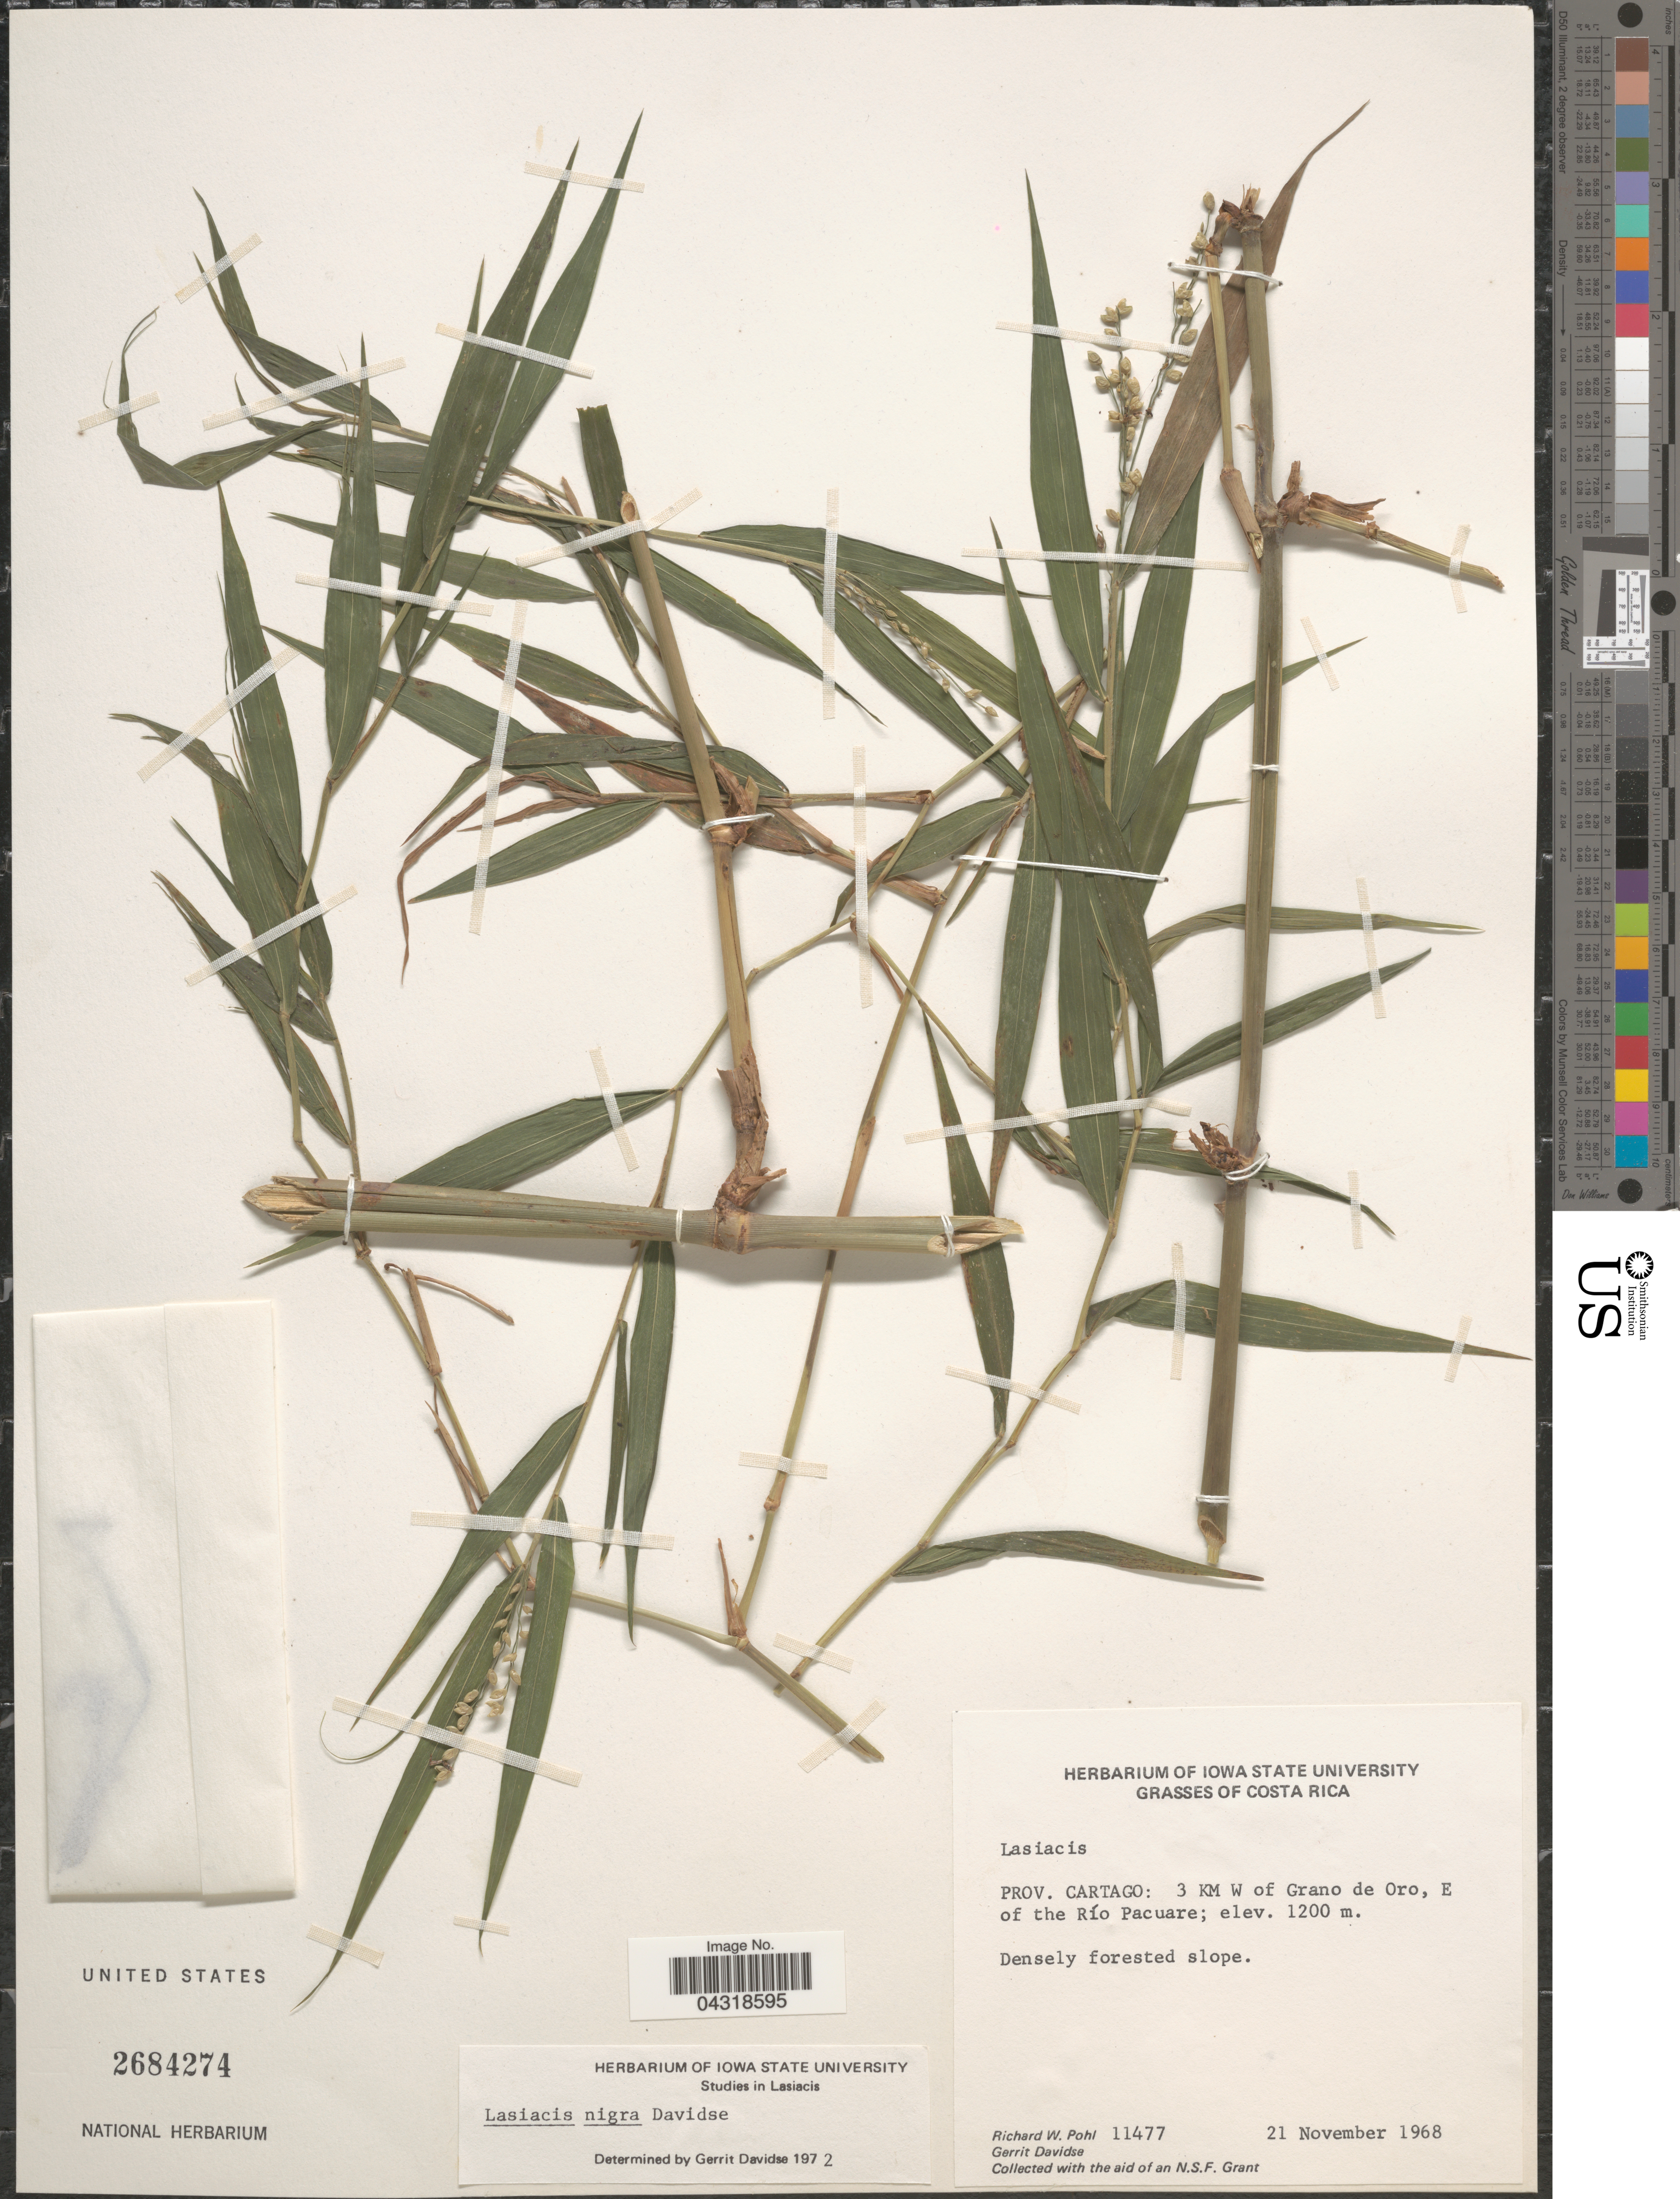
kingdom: Plantae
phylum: Tracheophyta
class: Liliopsida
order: Poales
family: Poaceae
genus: Lasiacis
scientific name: Lasiacis nigra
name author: Davidse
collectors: R. W. Pohl & G. Davidse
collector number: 11477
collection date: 1968-11-21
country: Costa Rica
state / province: Cartago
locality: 3 KM W of Grano de Oro, E of the Río Pacuare.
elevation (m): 1200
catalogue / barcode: US 2684274